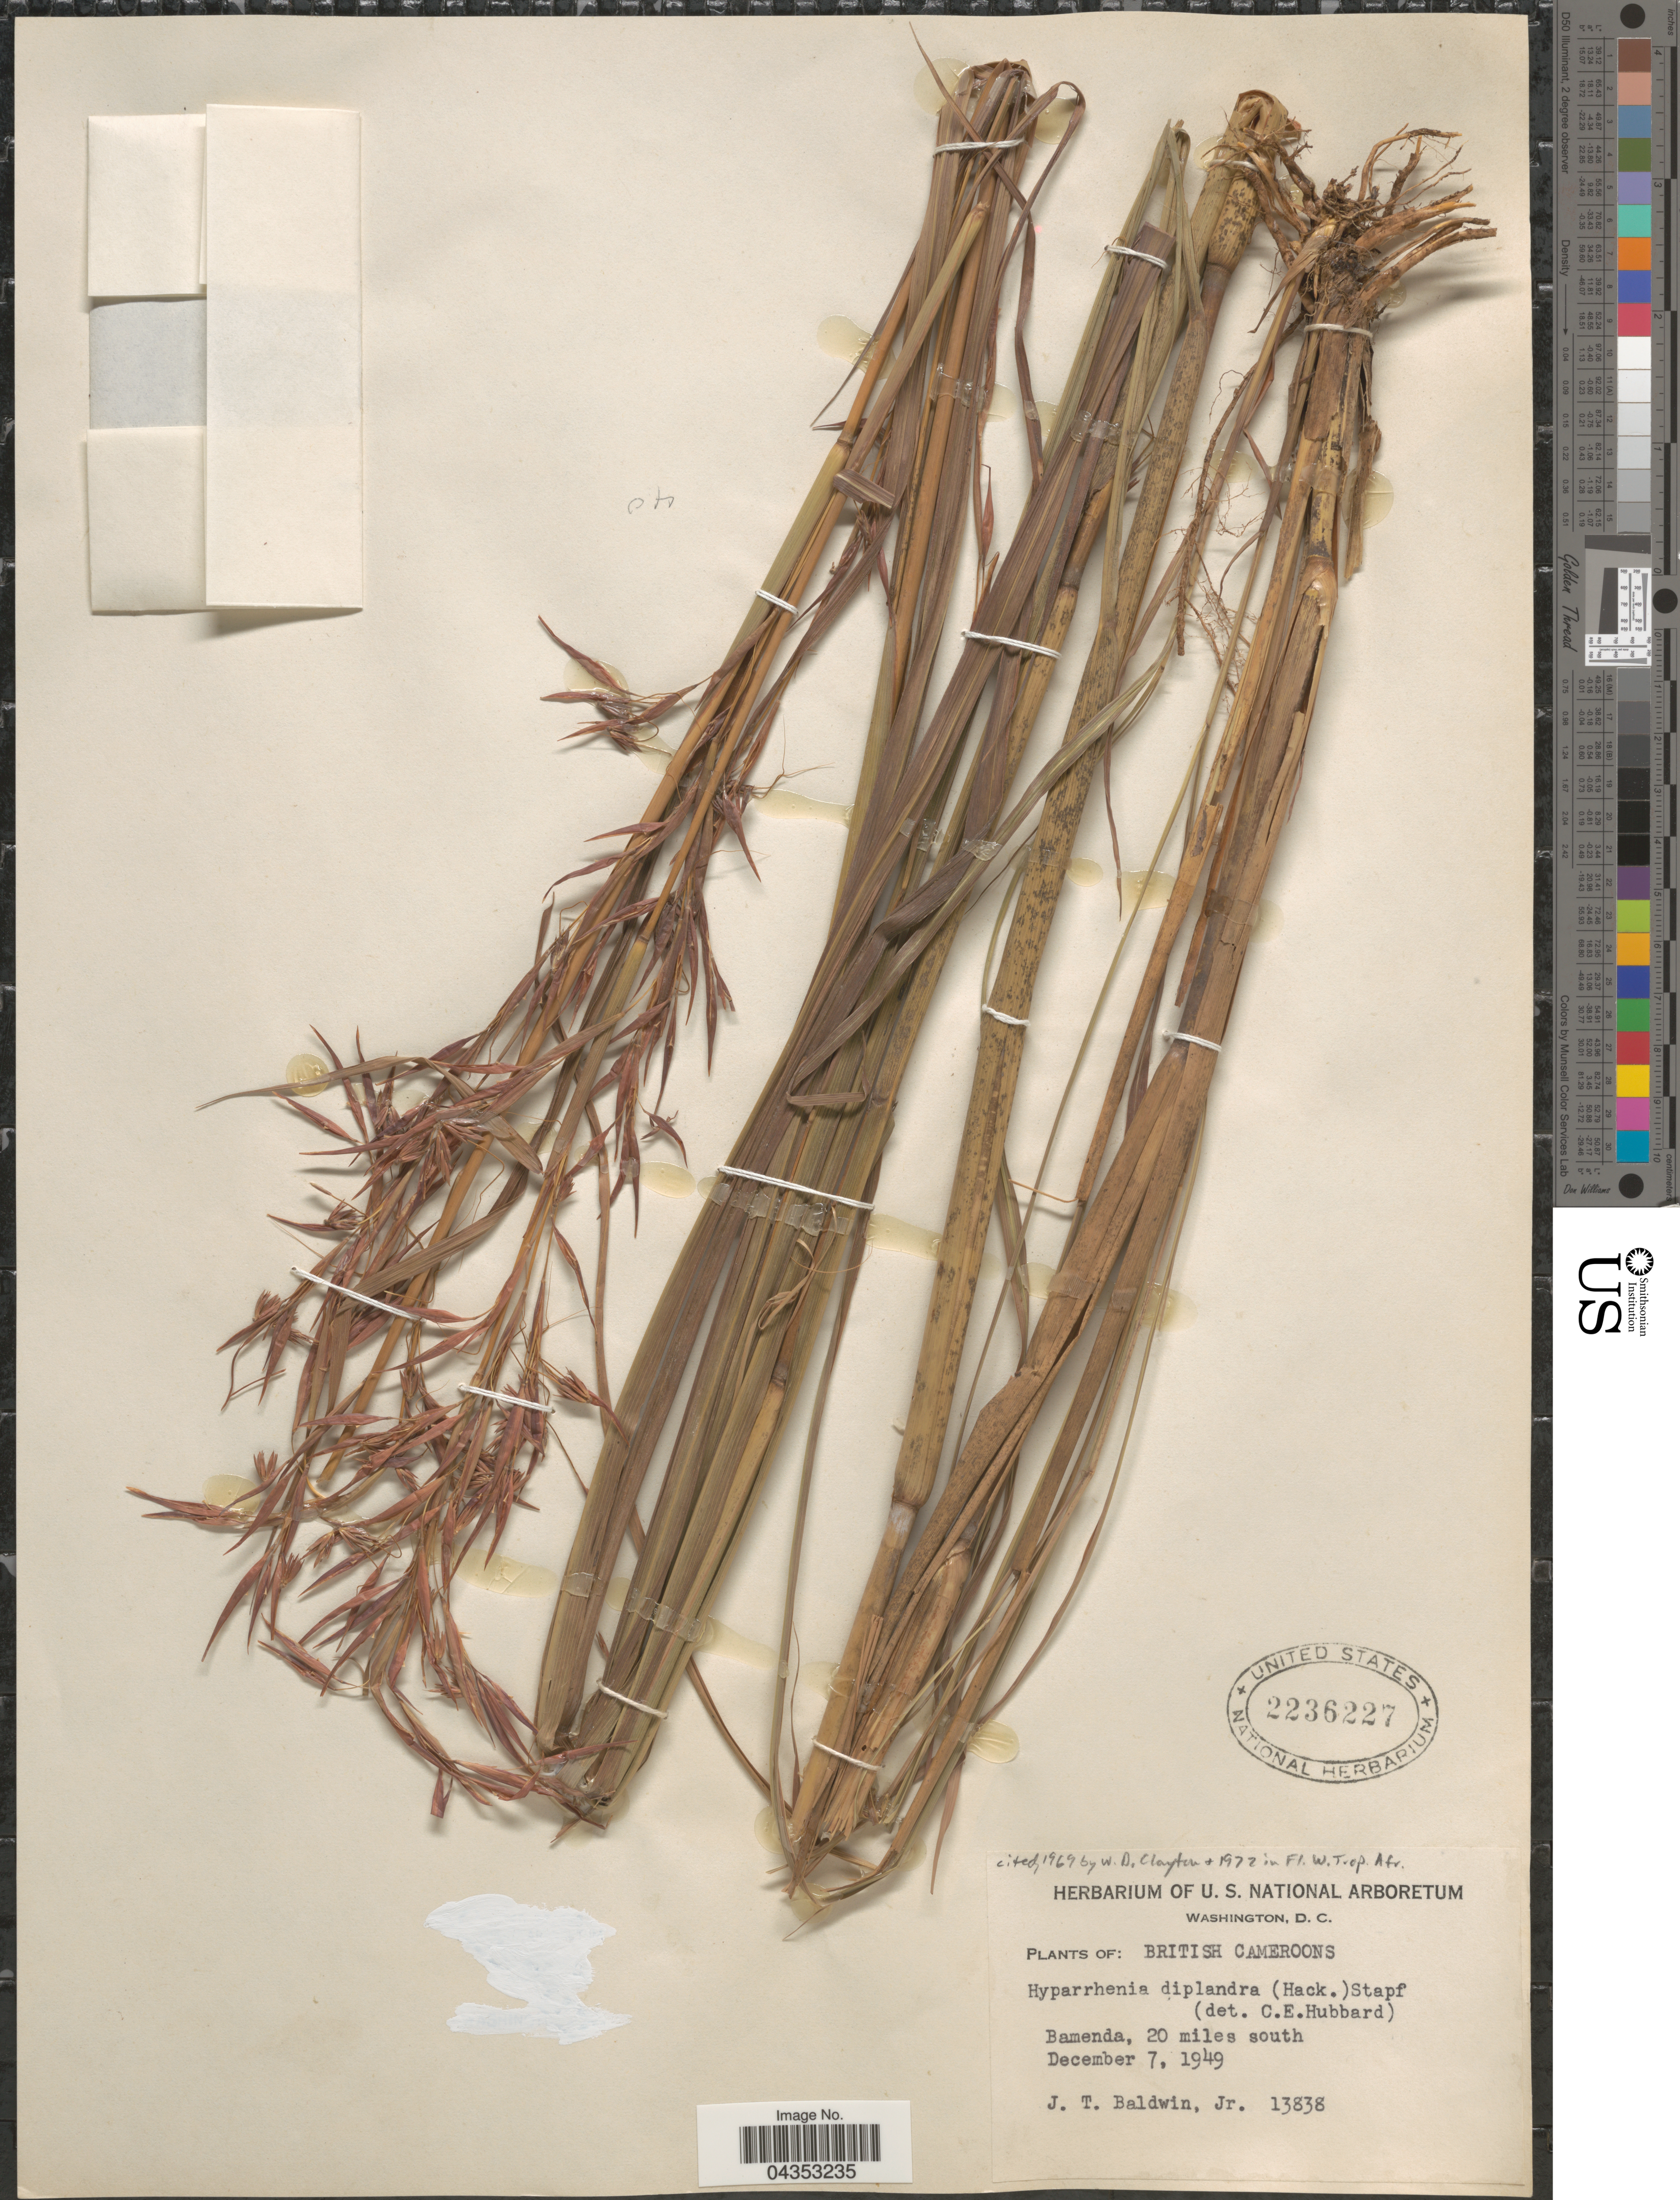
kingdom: Plantae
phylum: Tracheophyta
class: Liliopsida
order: Poales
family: Poaceae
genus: Hyparrhenia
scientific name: Hyparrhenia diplandra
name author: (Hack.) Stapf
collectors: J. T. Baldwin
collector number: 13838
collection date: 1949-12-07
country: Cameroon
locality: British Cameroons. Bamenda, 20 miles south.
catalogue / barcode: US 2236227